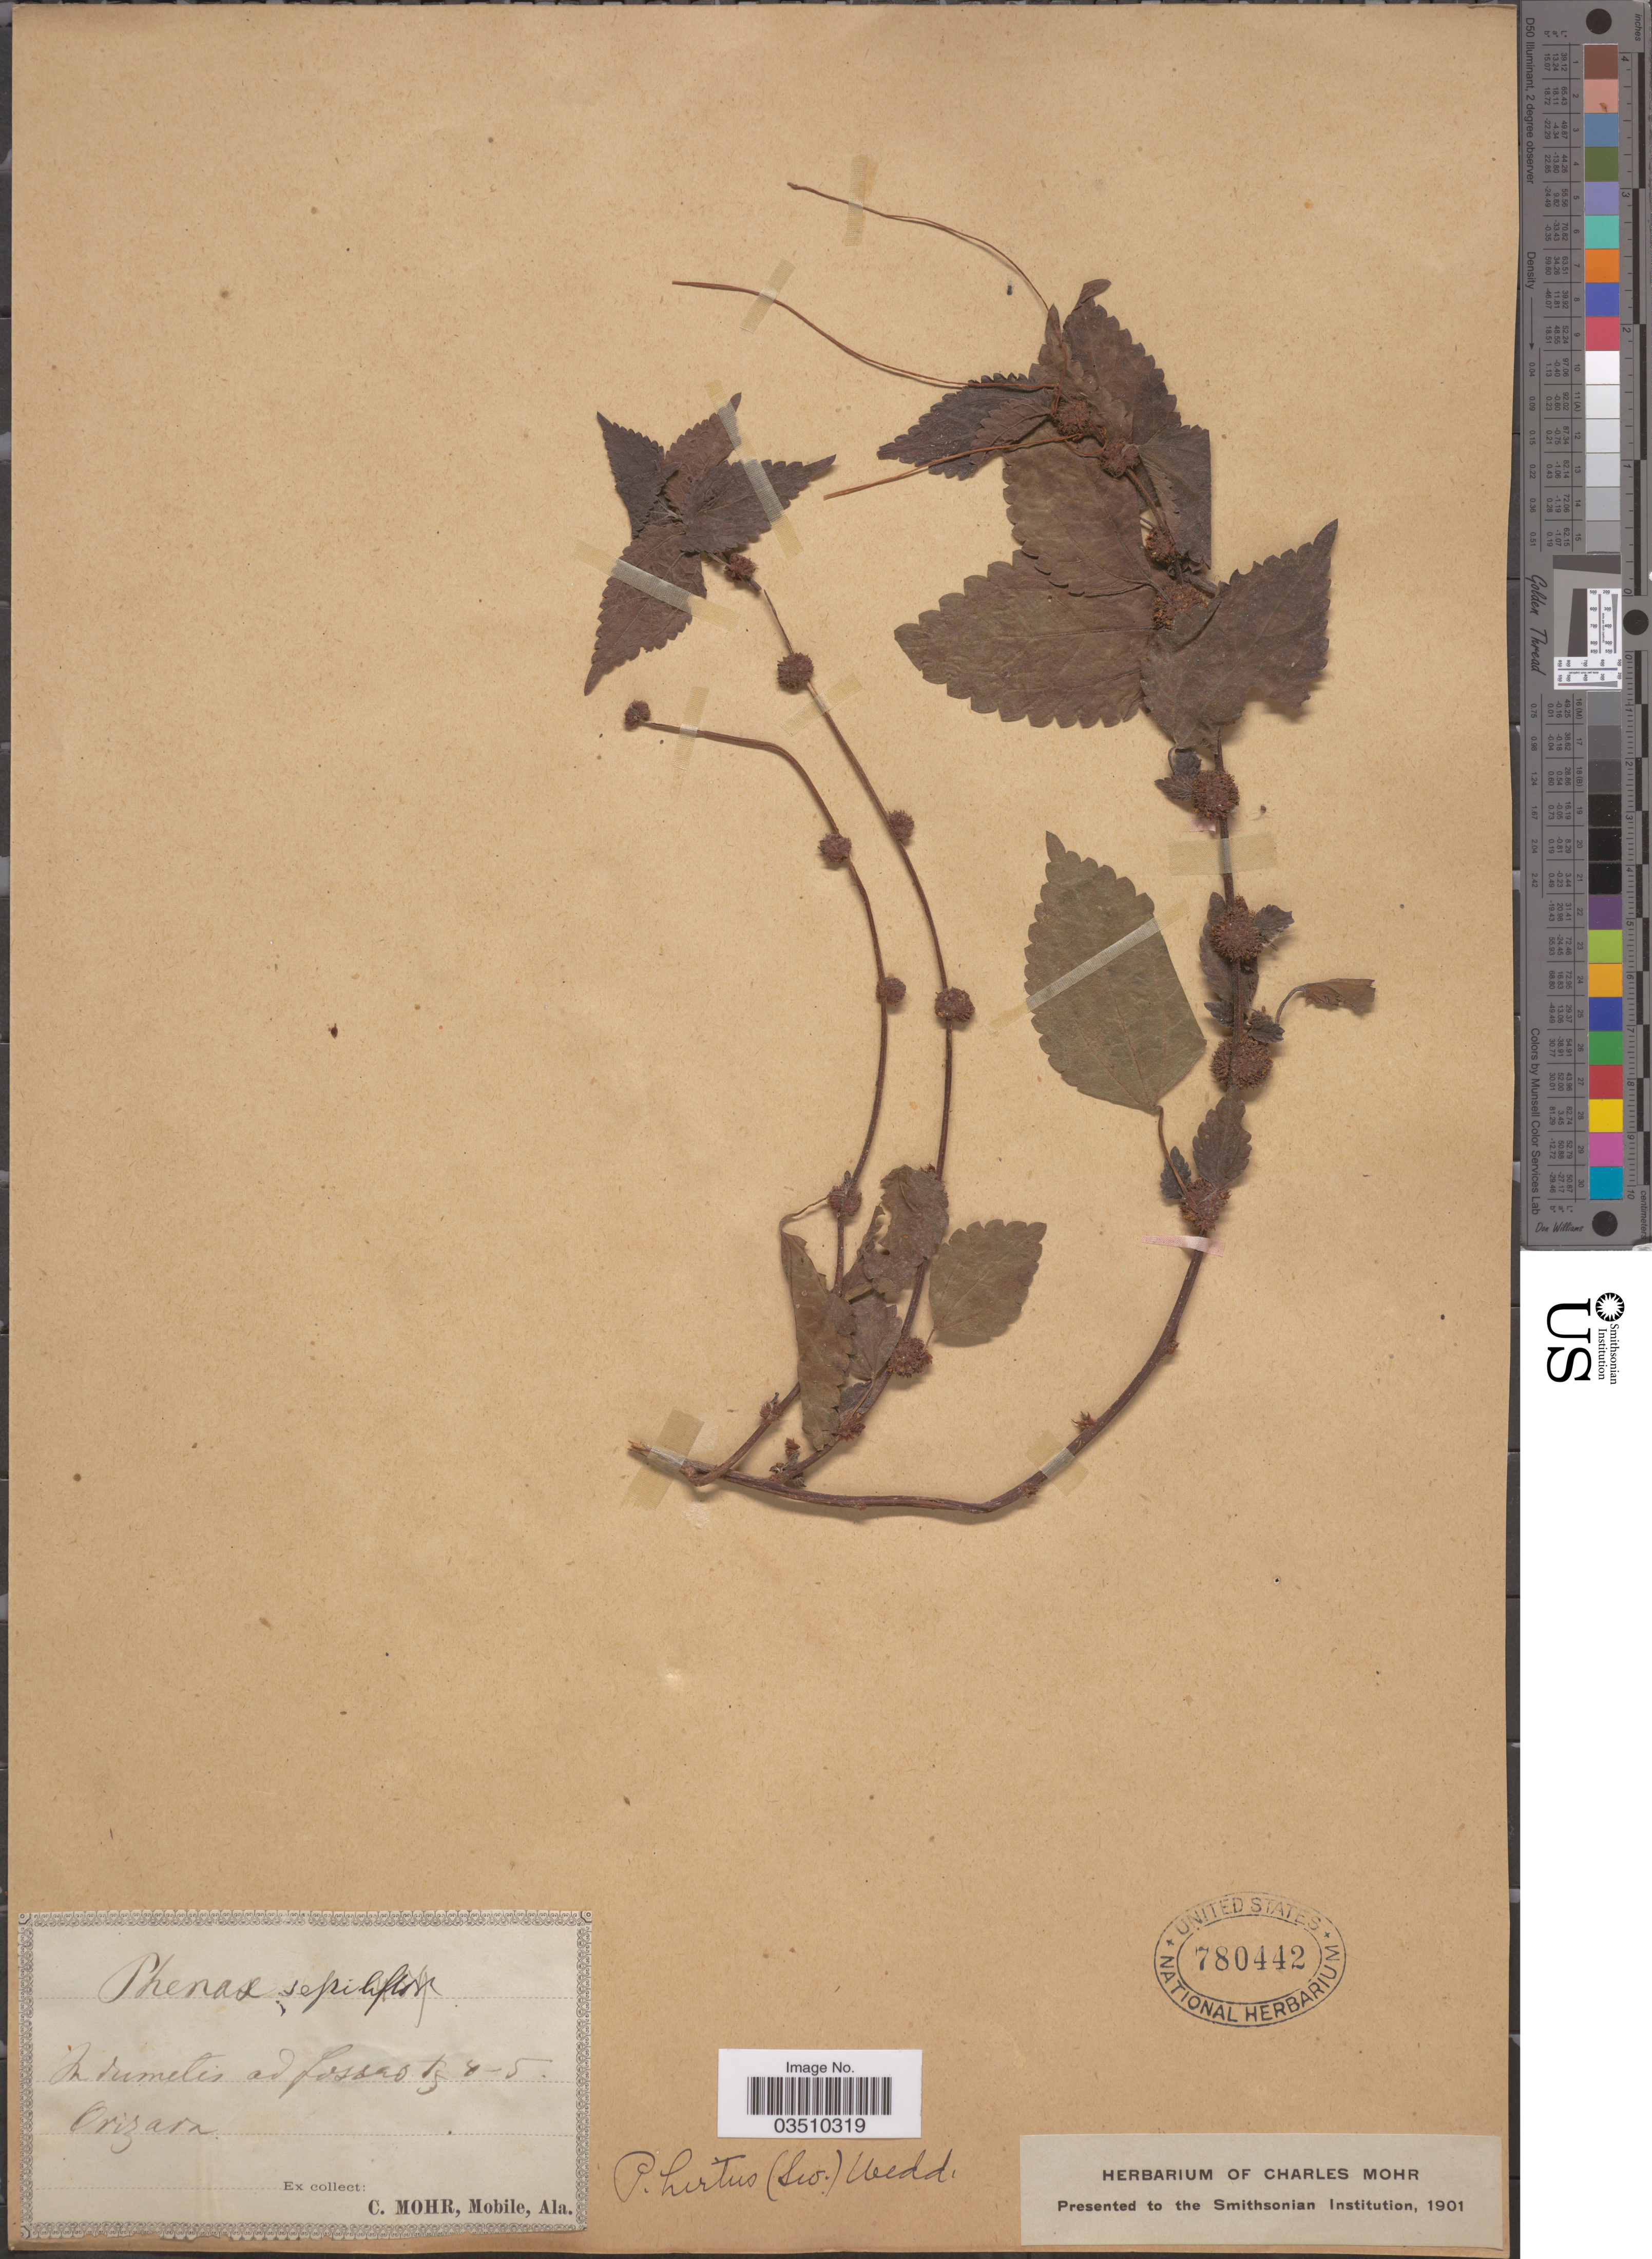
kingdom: Plantae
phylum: Tracheophyta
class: Magnoliopsida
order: Rosales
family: Urticaceae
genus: Phenax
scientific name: Phenax hirtus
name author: (Sw.) Wedd.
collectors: C. T. Mohr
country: Mexico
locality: Orizava.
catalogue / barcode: US 780442